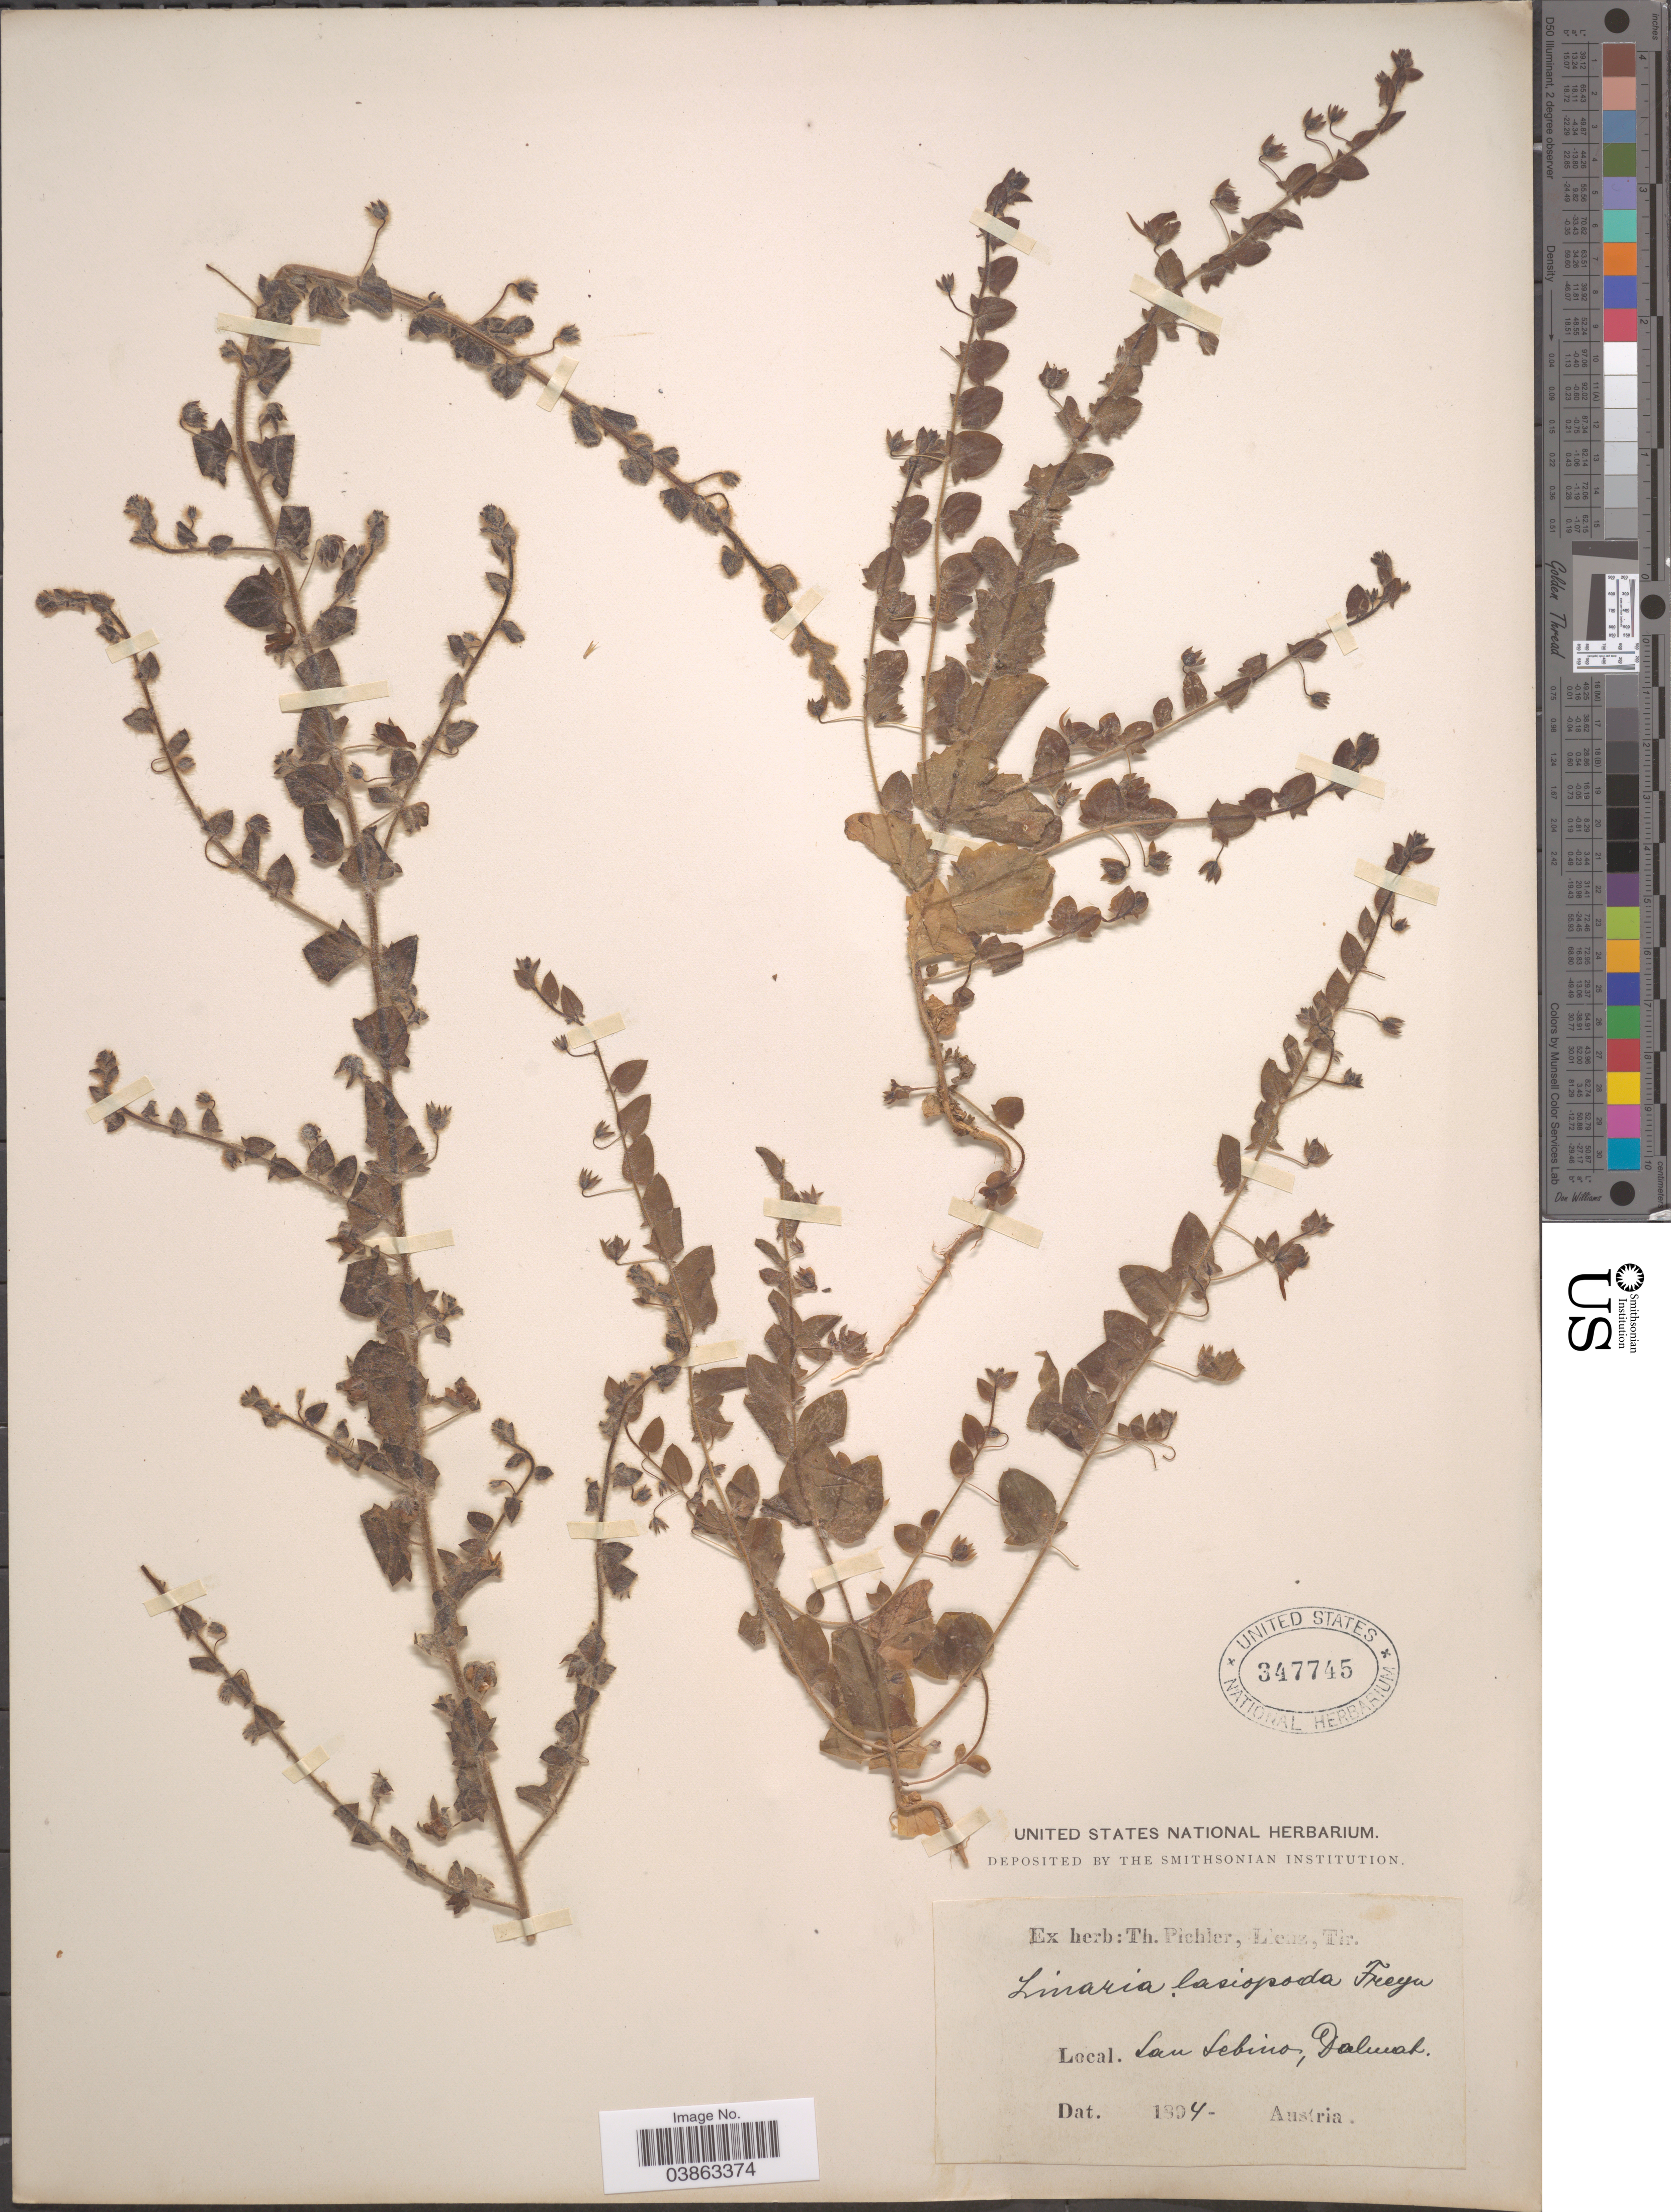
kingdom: Plantae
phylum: Tracheophyta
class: Magnoliopsida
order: Lamiales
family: Plantaginaceae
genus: Linaria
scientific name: Linaria lasiopoda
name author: Freyn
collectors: ex herb. T. Pichler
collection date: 1894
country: Austria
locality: San Sebino, Dalmat.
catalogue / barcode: US 347745